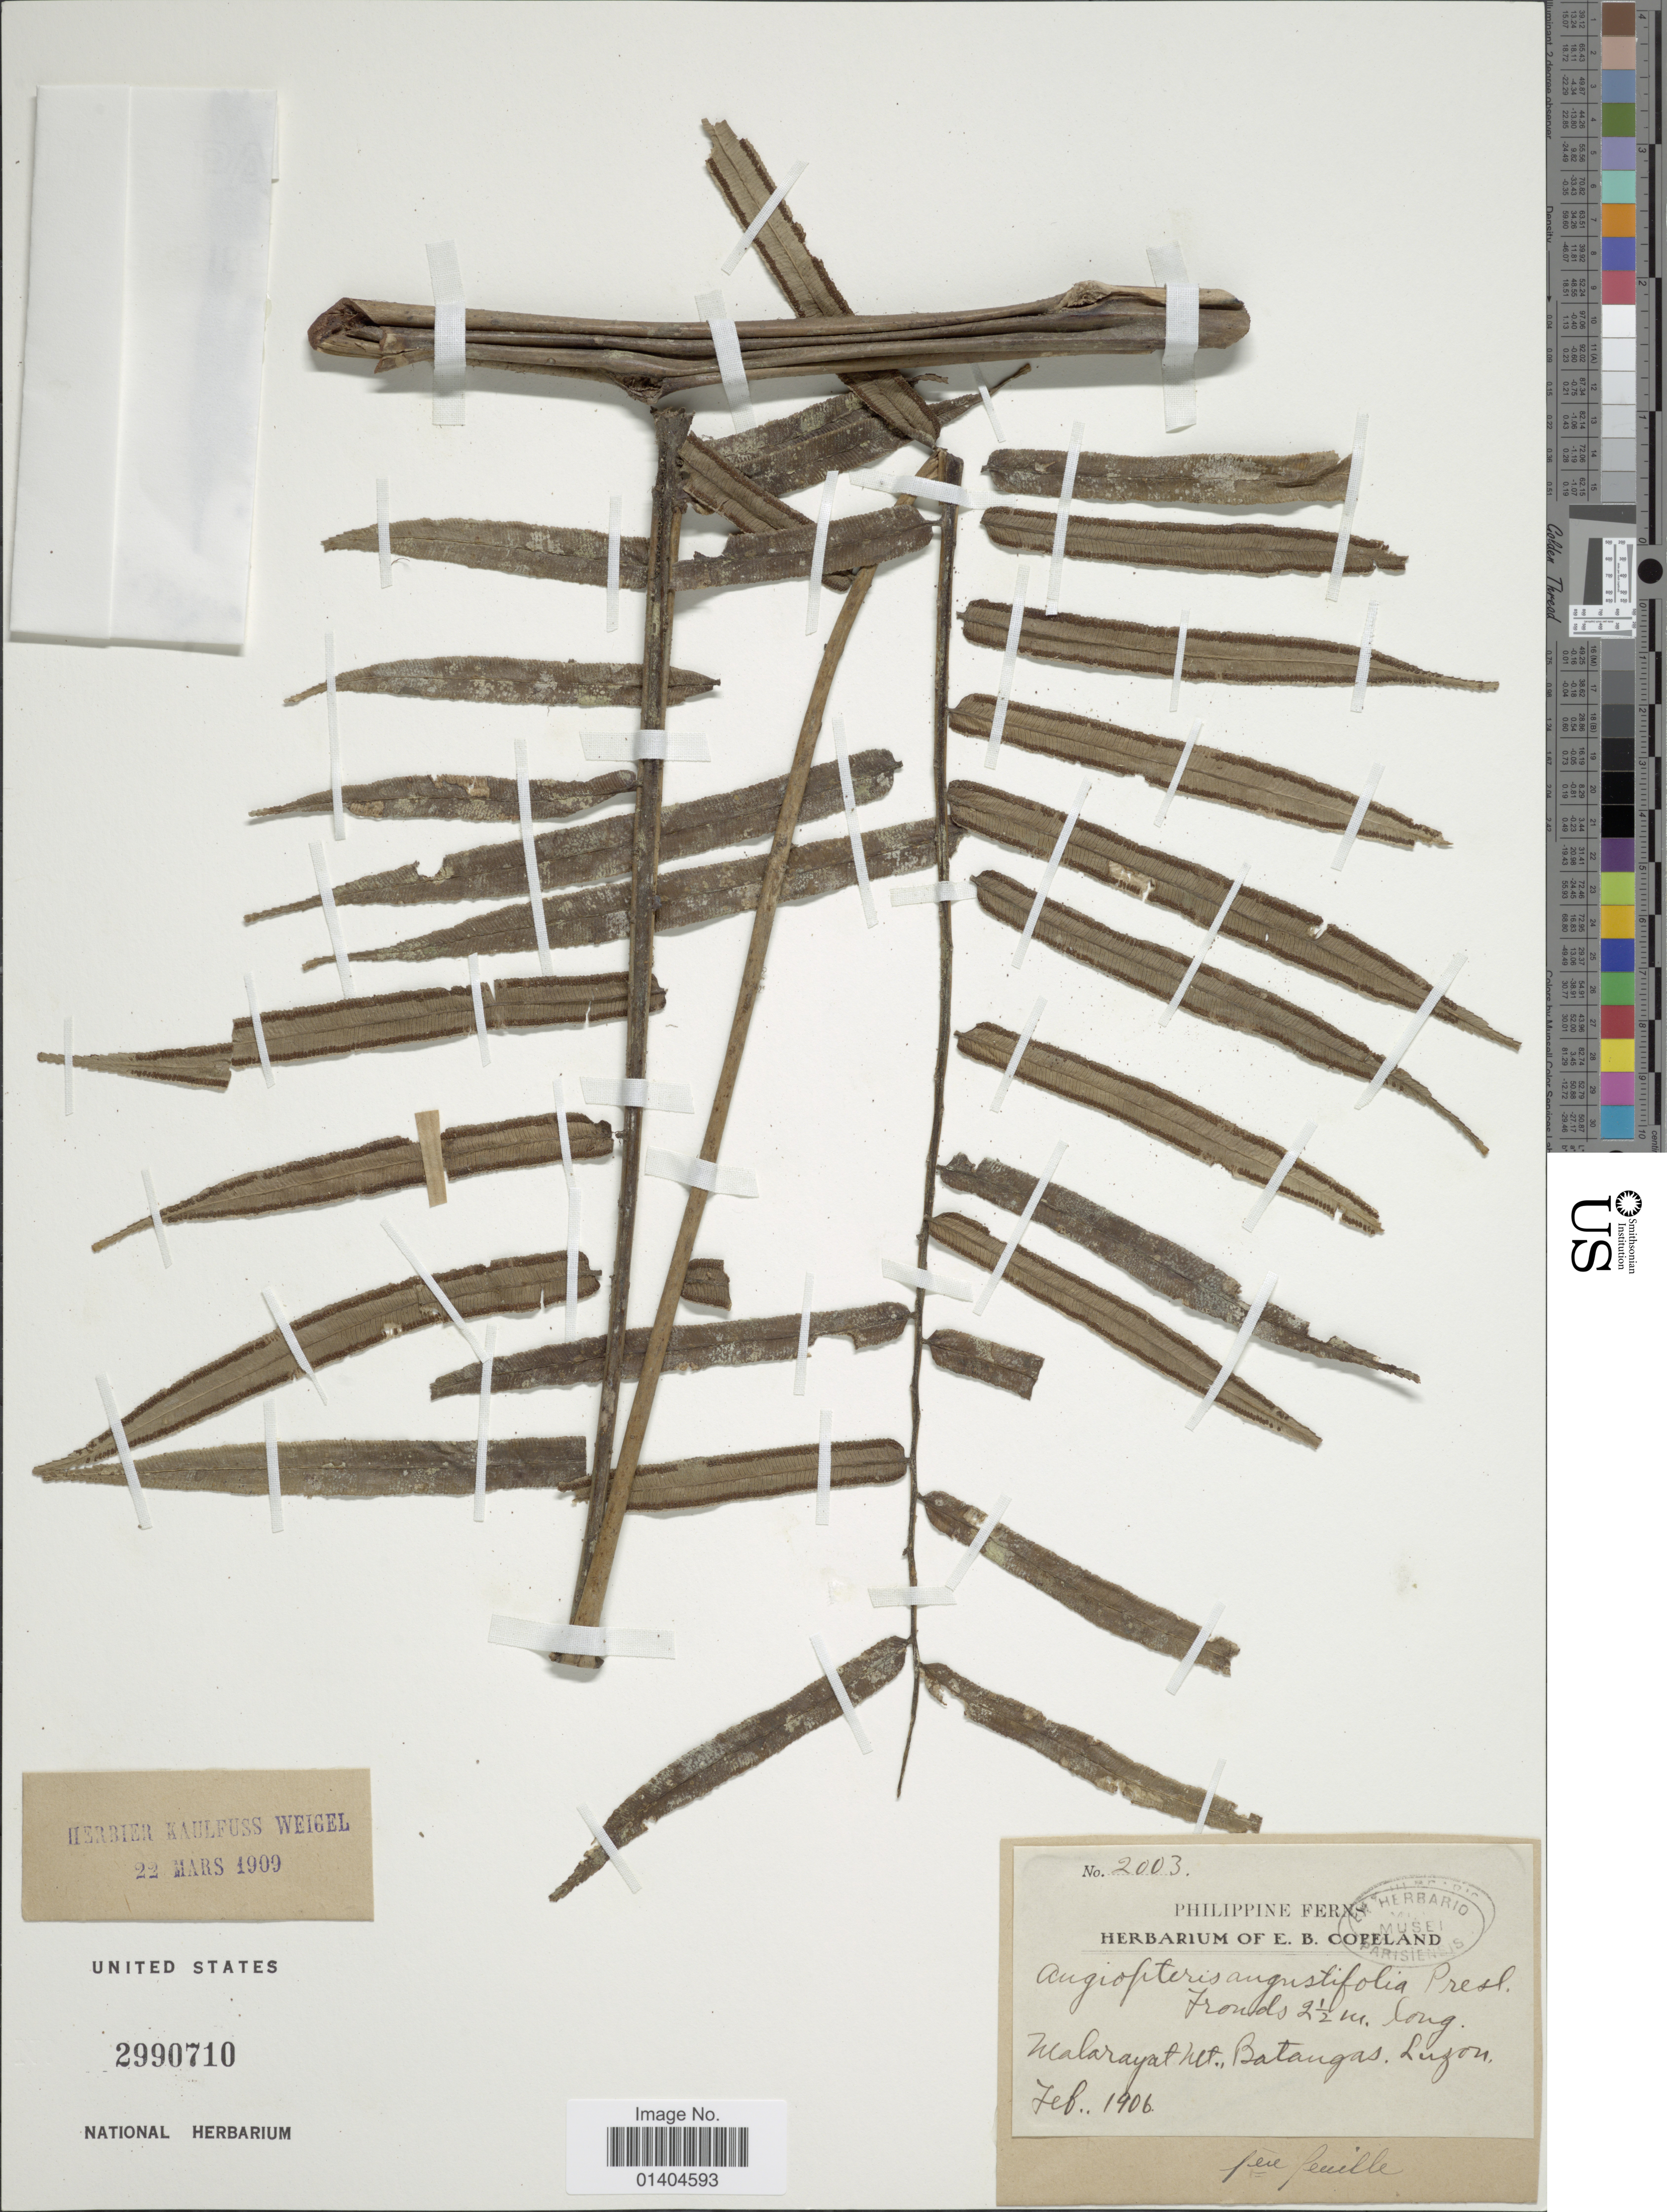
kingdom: Plantae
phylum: Tracheophyta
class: Polypodiopsida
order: Marattiales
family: Marattiaceae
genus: Angiopteris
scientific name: Angiopteris angustifolia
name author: C. Presl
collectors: E. B. Copeland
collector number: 2003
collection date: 1906-02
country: Philippines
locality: Malarayat Mt., Batangas. Luzon.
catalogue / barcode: US 2990710